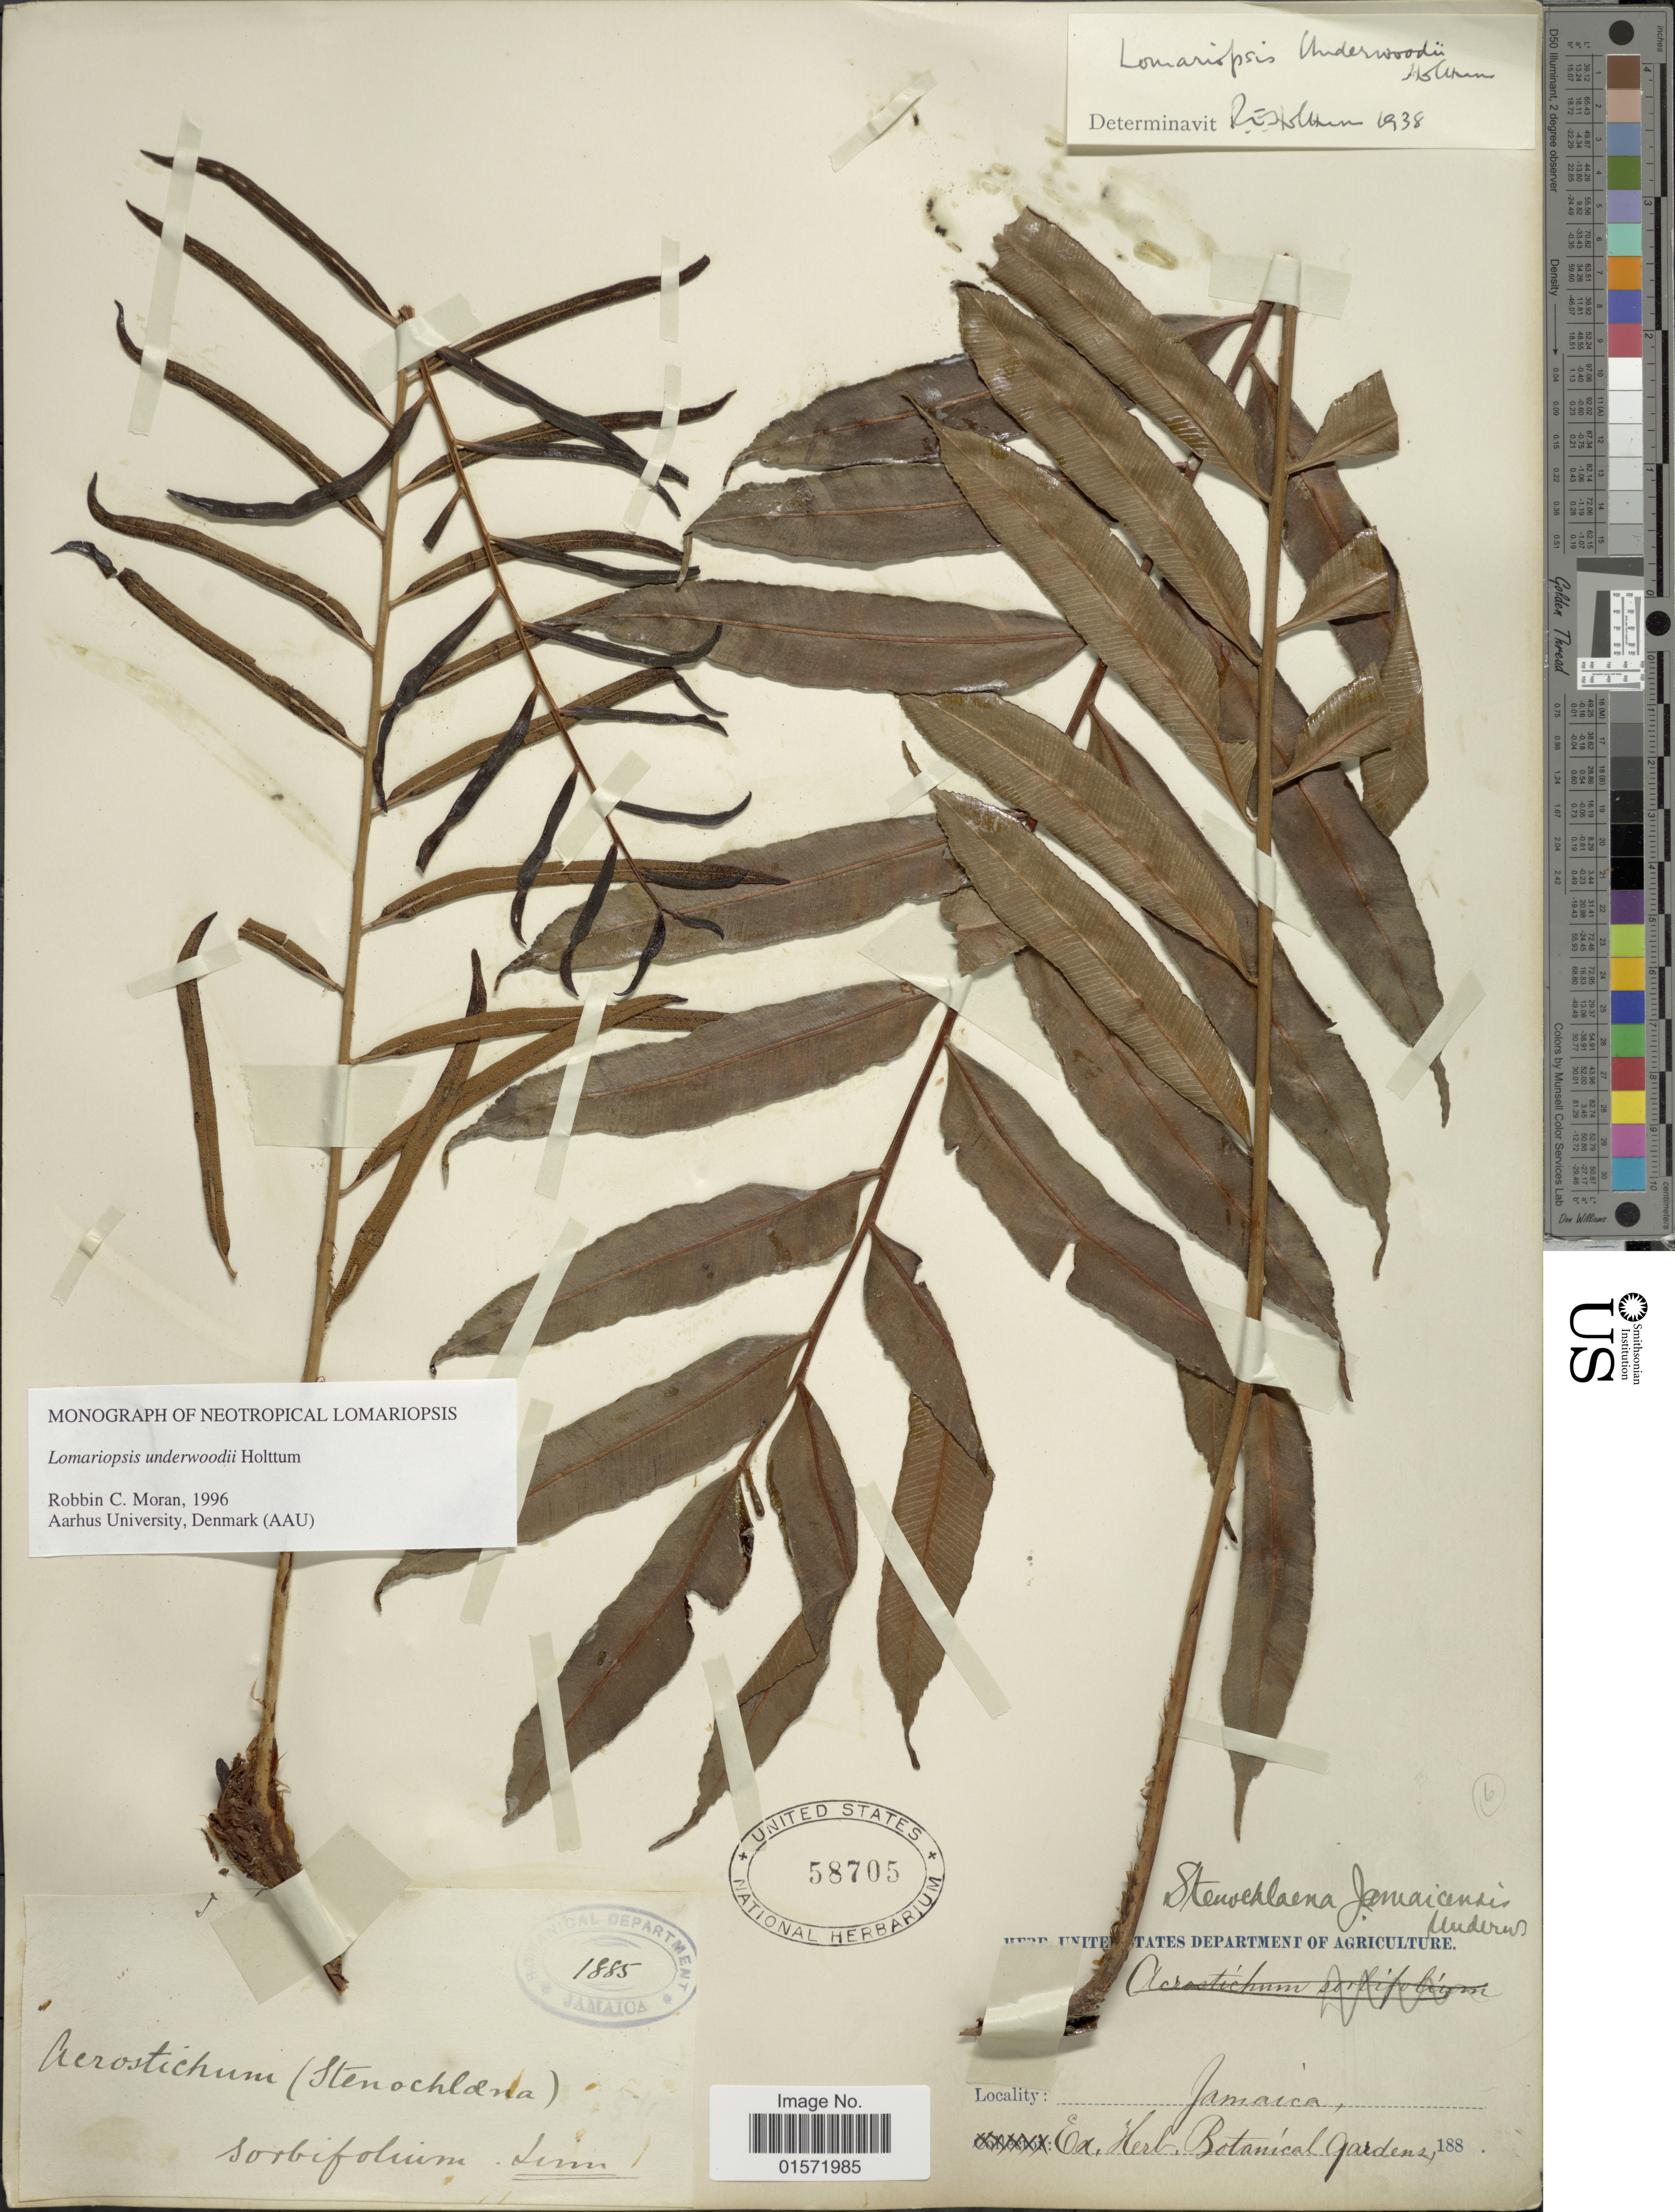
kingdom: Plantae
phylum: Tracheophyta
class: Polypodiopsida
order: Polypodiales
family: Lomariopsidaceae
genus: Lomariopsis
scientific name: Lomariopsis underwoodii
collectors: ex herb. Bot. Gard.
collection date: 1885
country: Jamaica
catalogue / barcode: US 58705